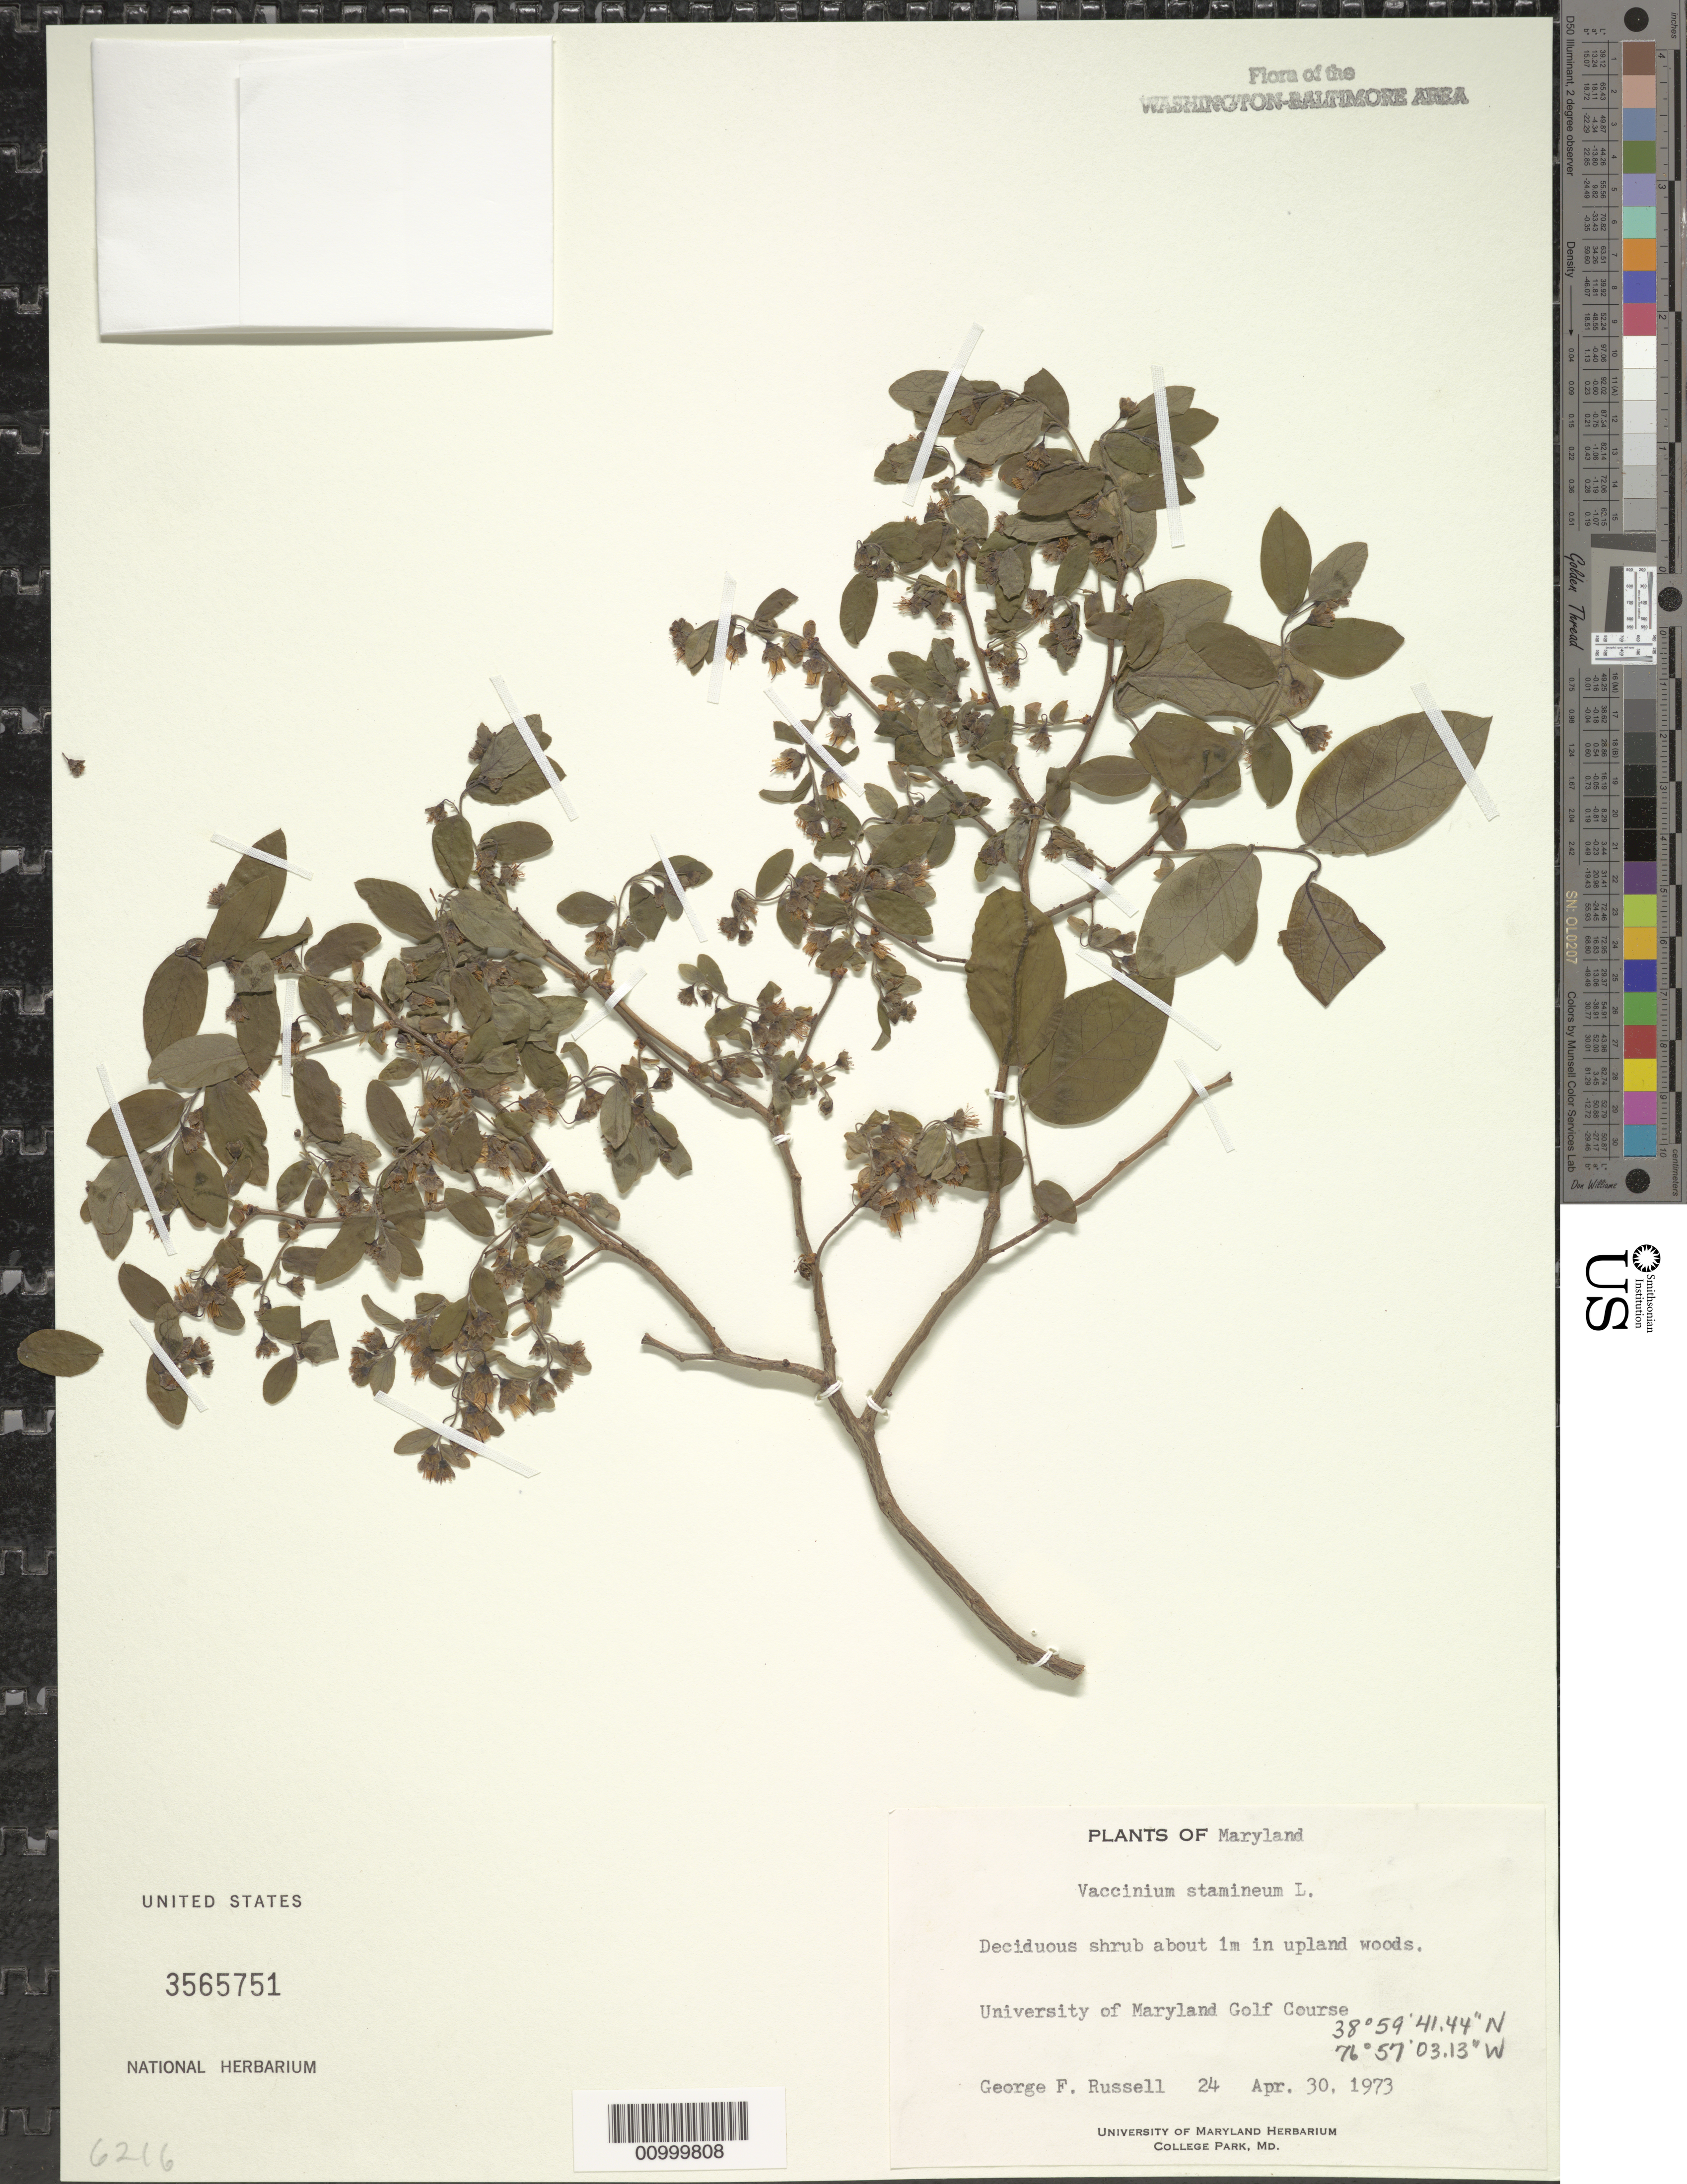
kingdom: Plantae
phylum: Tracheophyta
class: Magnoliopsida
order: Ericales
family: Ericaceae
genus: Vaccinium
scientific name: Vaccinium stamineum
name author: L.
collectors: G. Russell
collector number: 24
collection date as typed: Apr. 30, 1973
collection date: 1973-04-30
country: United States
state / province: Maryland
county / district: Prince George's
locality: University of Maryland Golf course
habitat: uplands woods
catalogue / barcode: US 3565751